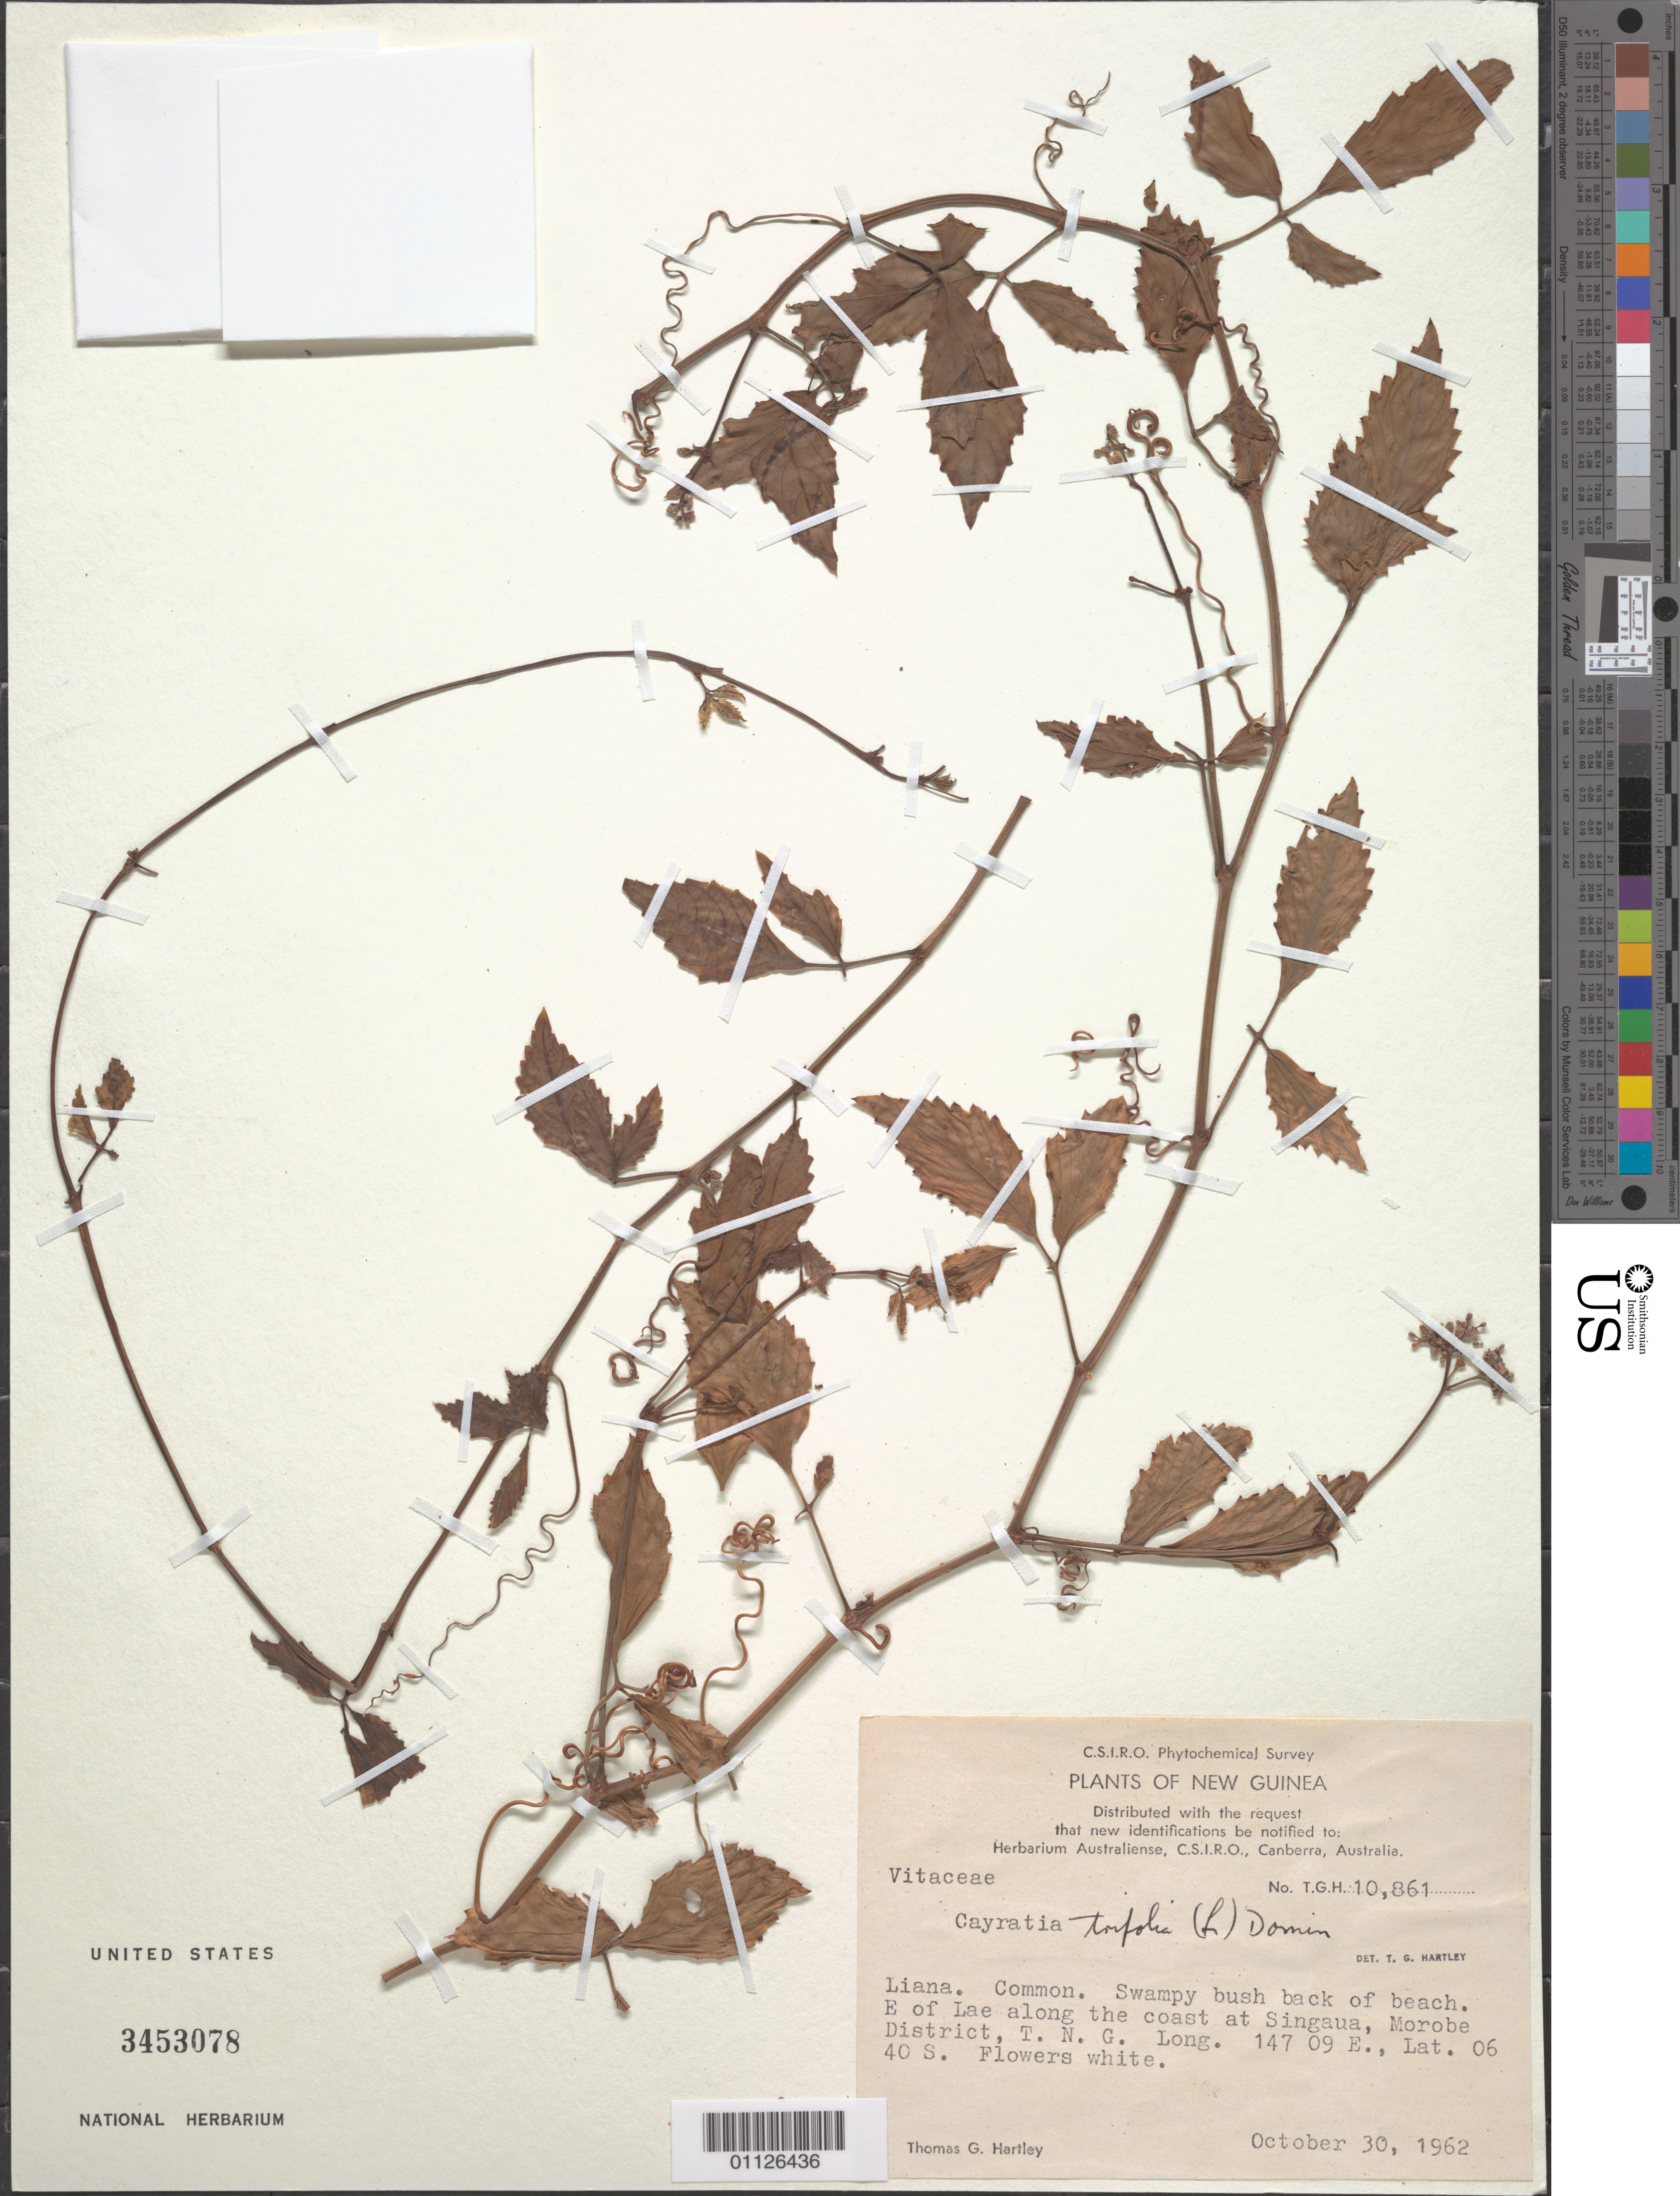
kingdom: Plantae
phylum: Tracheophyta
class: Magnoliopsida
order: Vitales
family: Vitaceae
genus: Causonis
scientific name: Causonis trifolia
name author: (L.) Mabb. & J. Wen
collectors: T. G. Hartley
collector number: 10861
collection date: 1962-10-30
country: Papua New Guinea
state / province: Morobe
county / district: Morobe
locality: E of Lae along the coast at Singaua.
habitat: Liana, common. Swampy bush back of beach.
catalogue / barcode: US 3453078